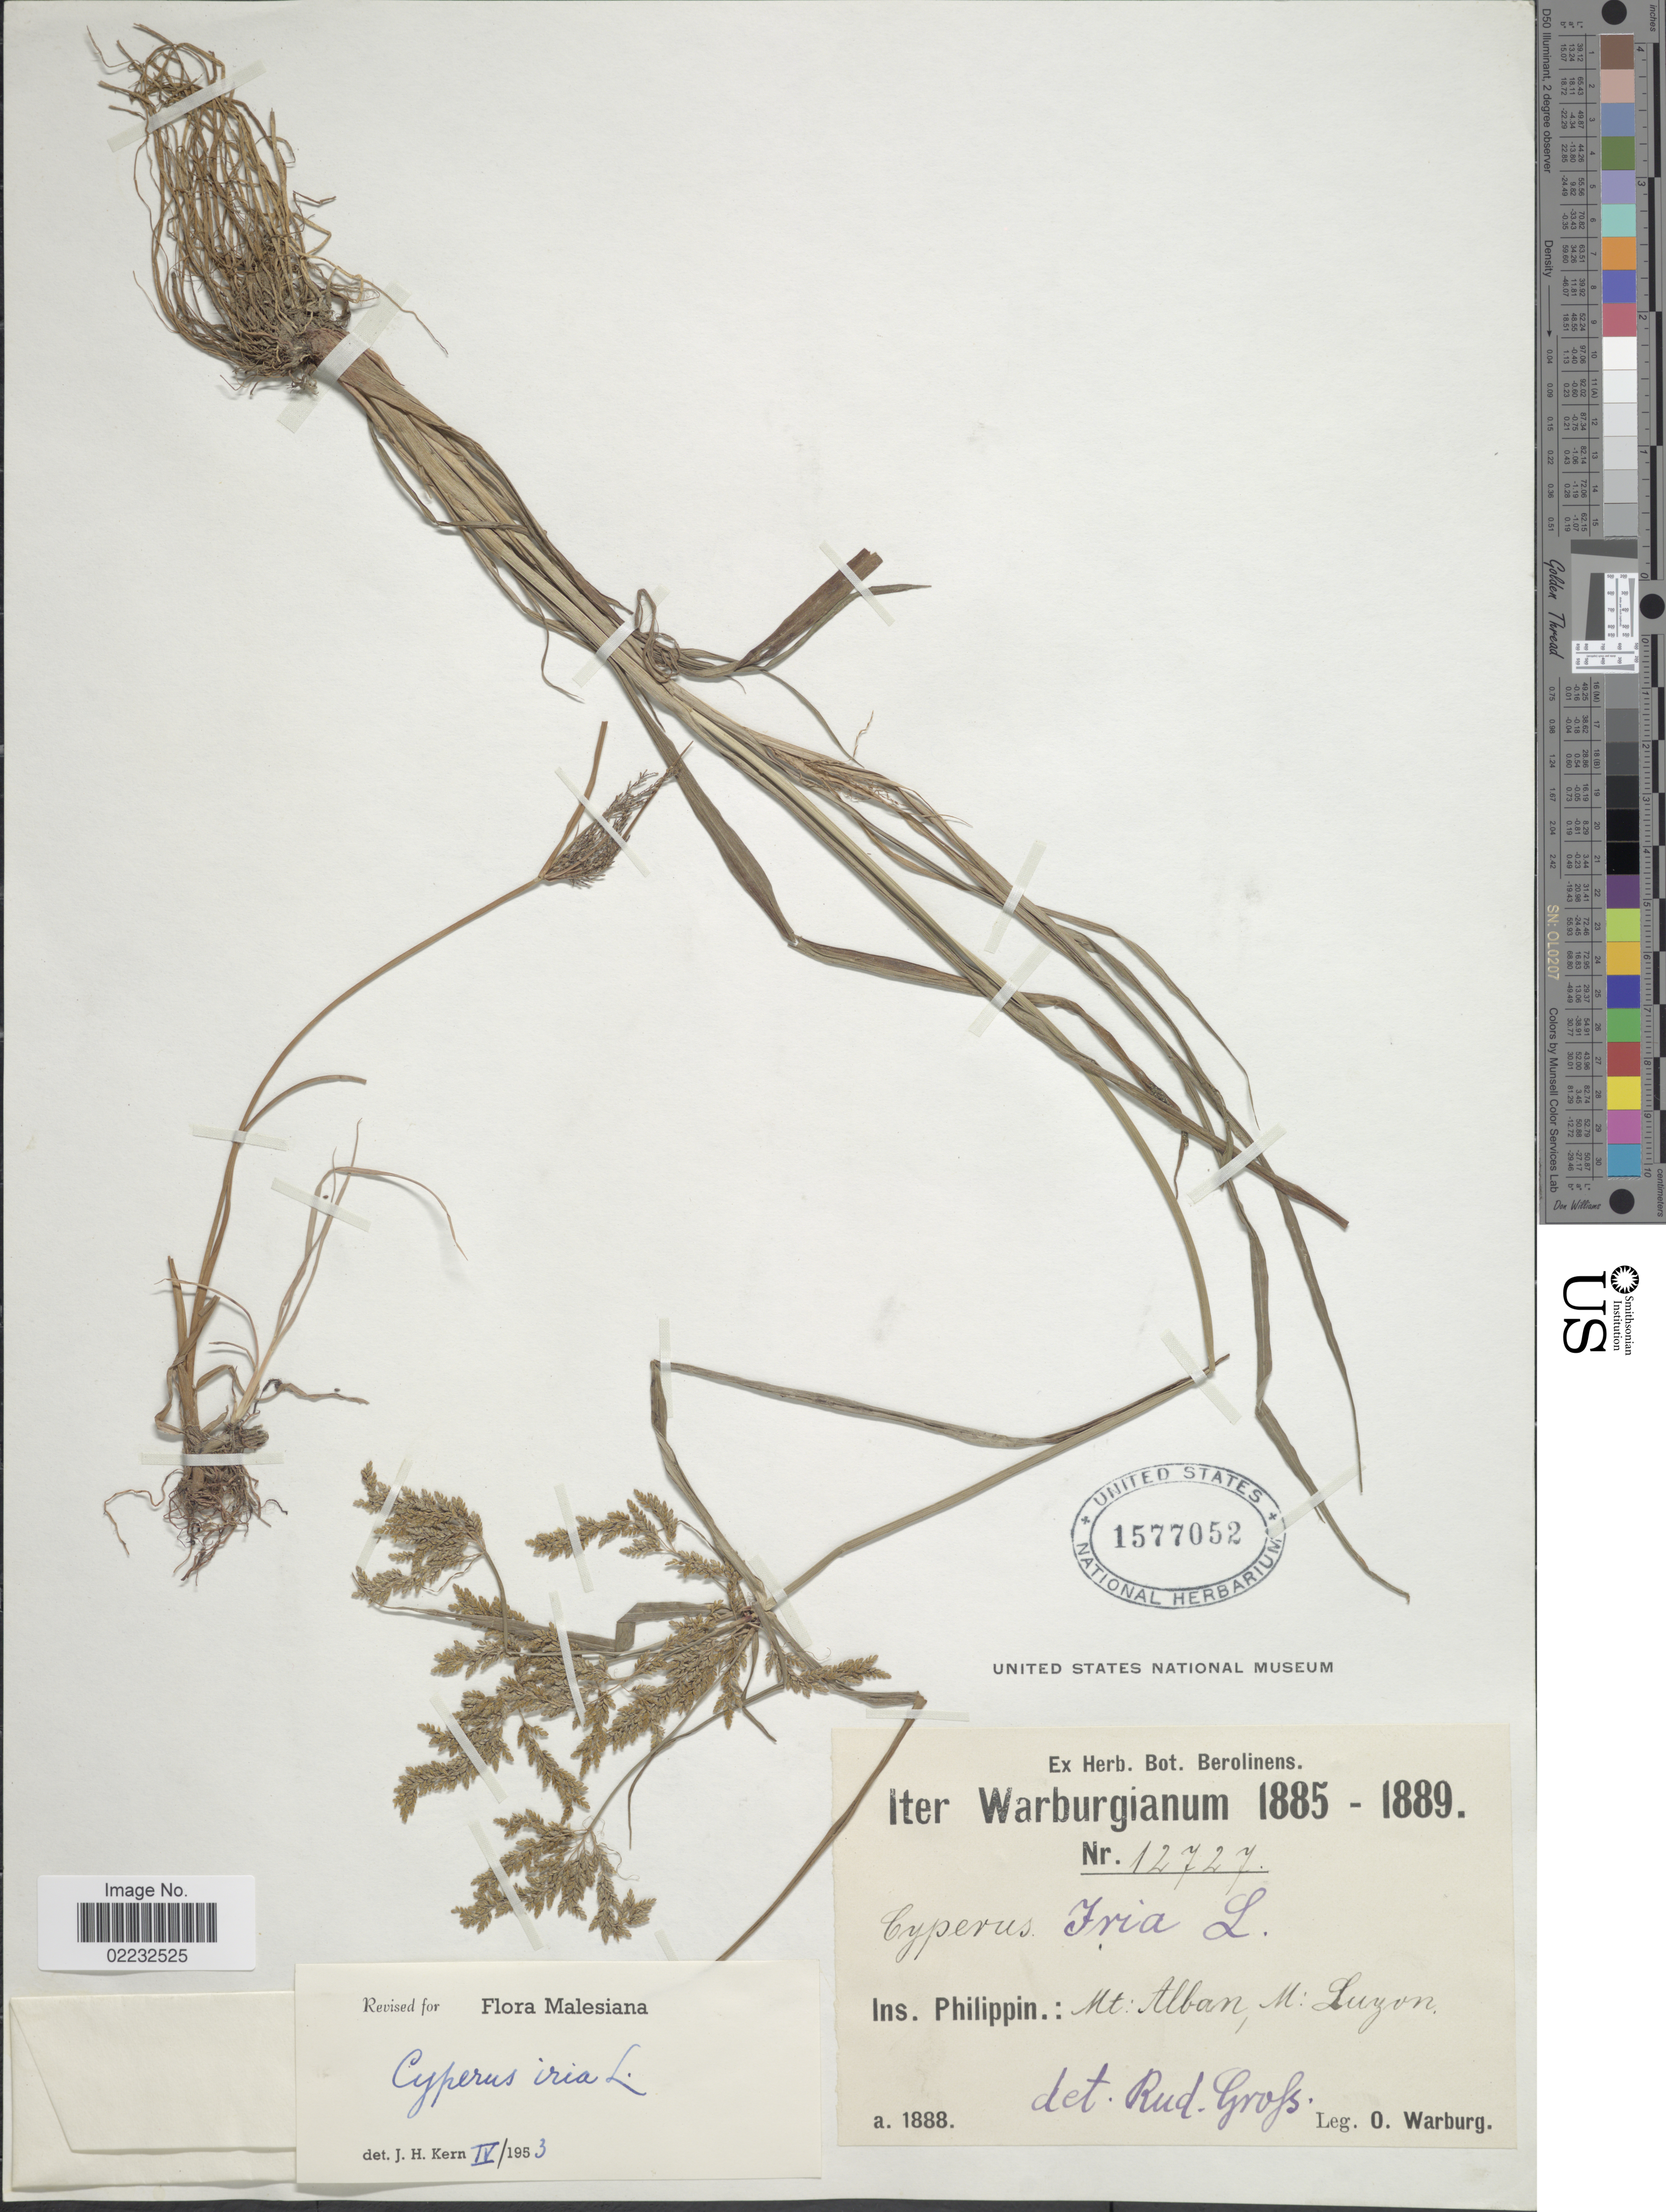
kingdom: Plantae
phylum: Tracheophyta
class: Liliopsida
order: Poales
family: Cyperaceae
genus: Cyperus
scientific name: Cyperus iria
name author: L.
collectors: O. Warburg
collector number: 12727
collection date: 1888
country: Philippines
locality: Ins. Philippin.: Mt. Alban, M: Luzon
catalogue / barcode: US 1577052